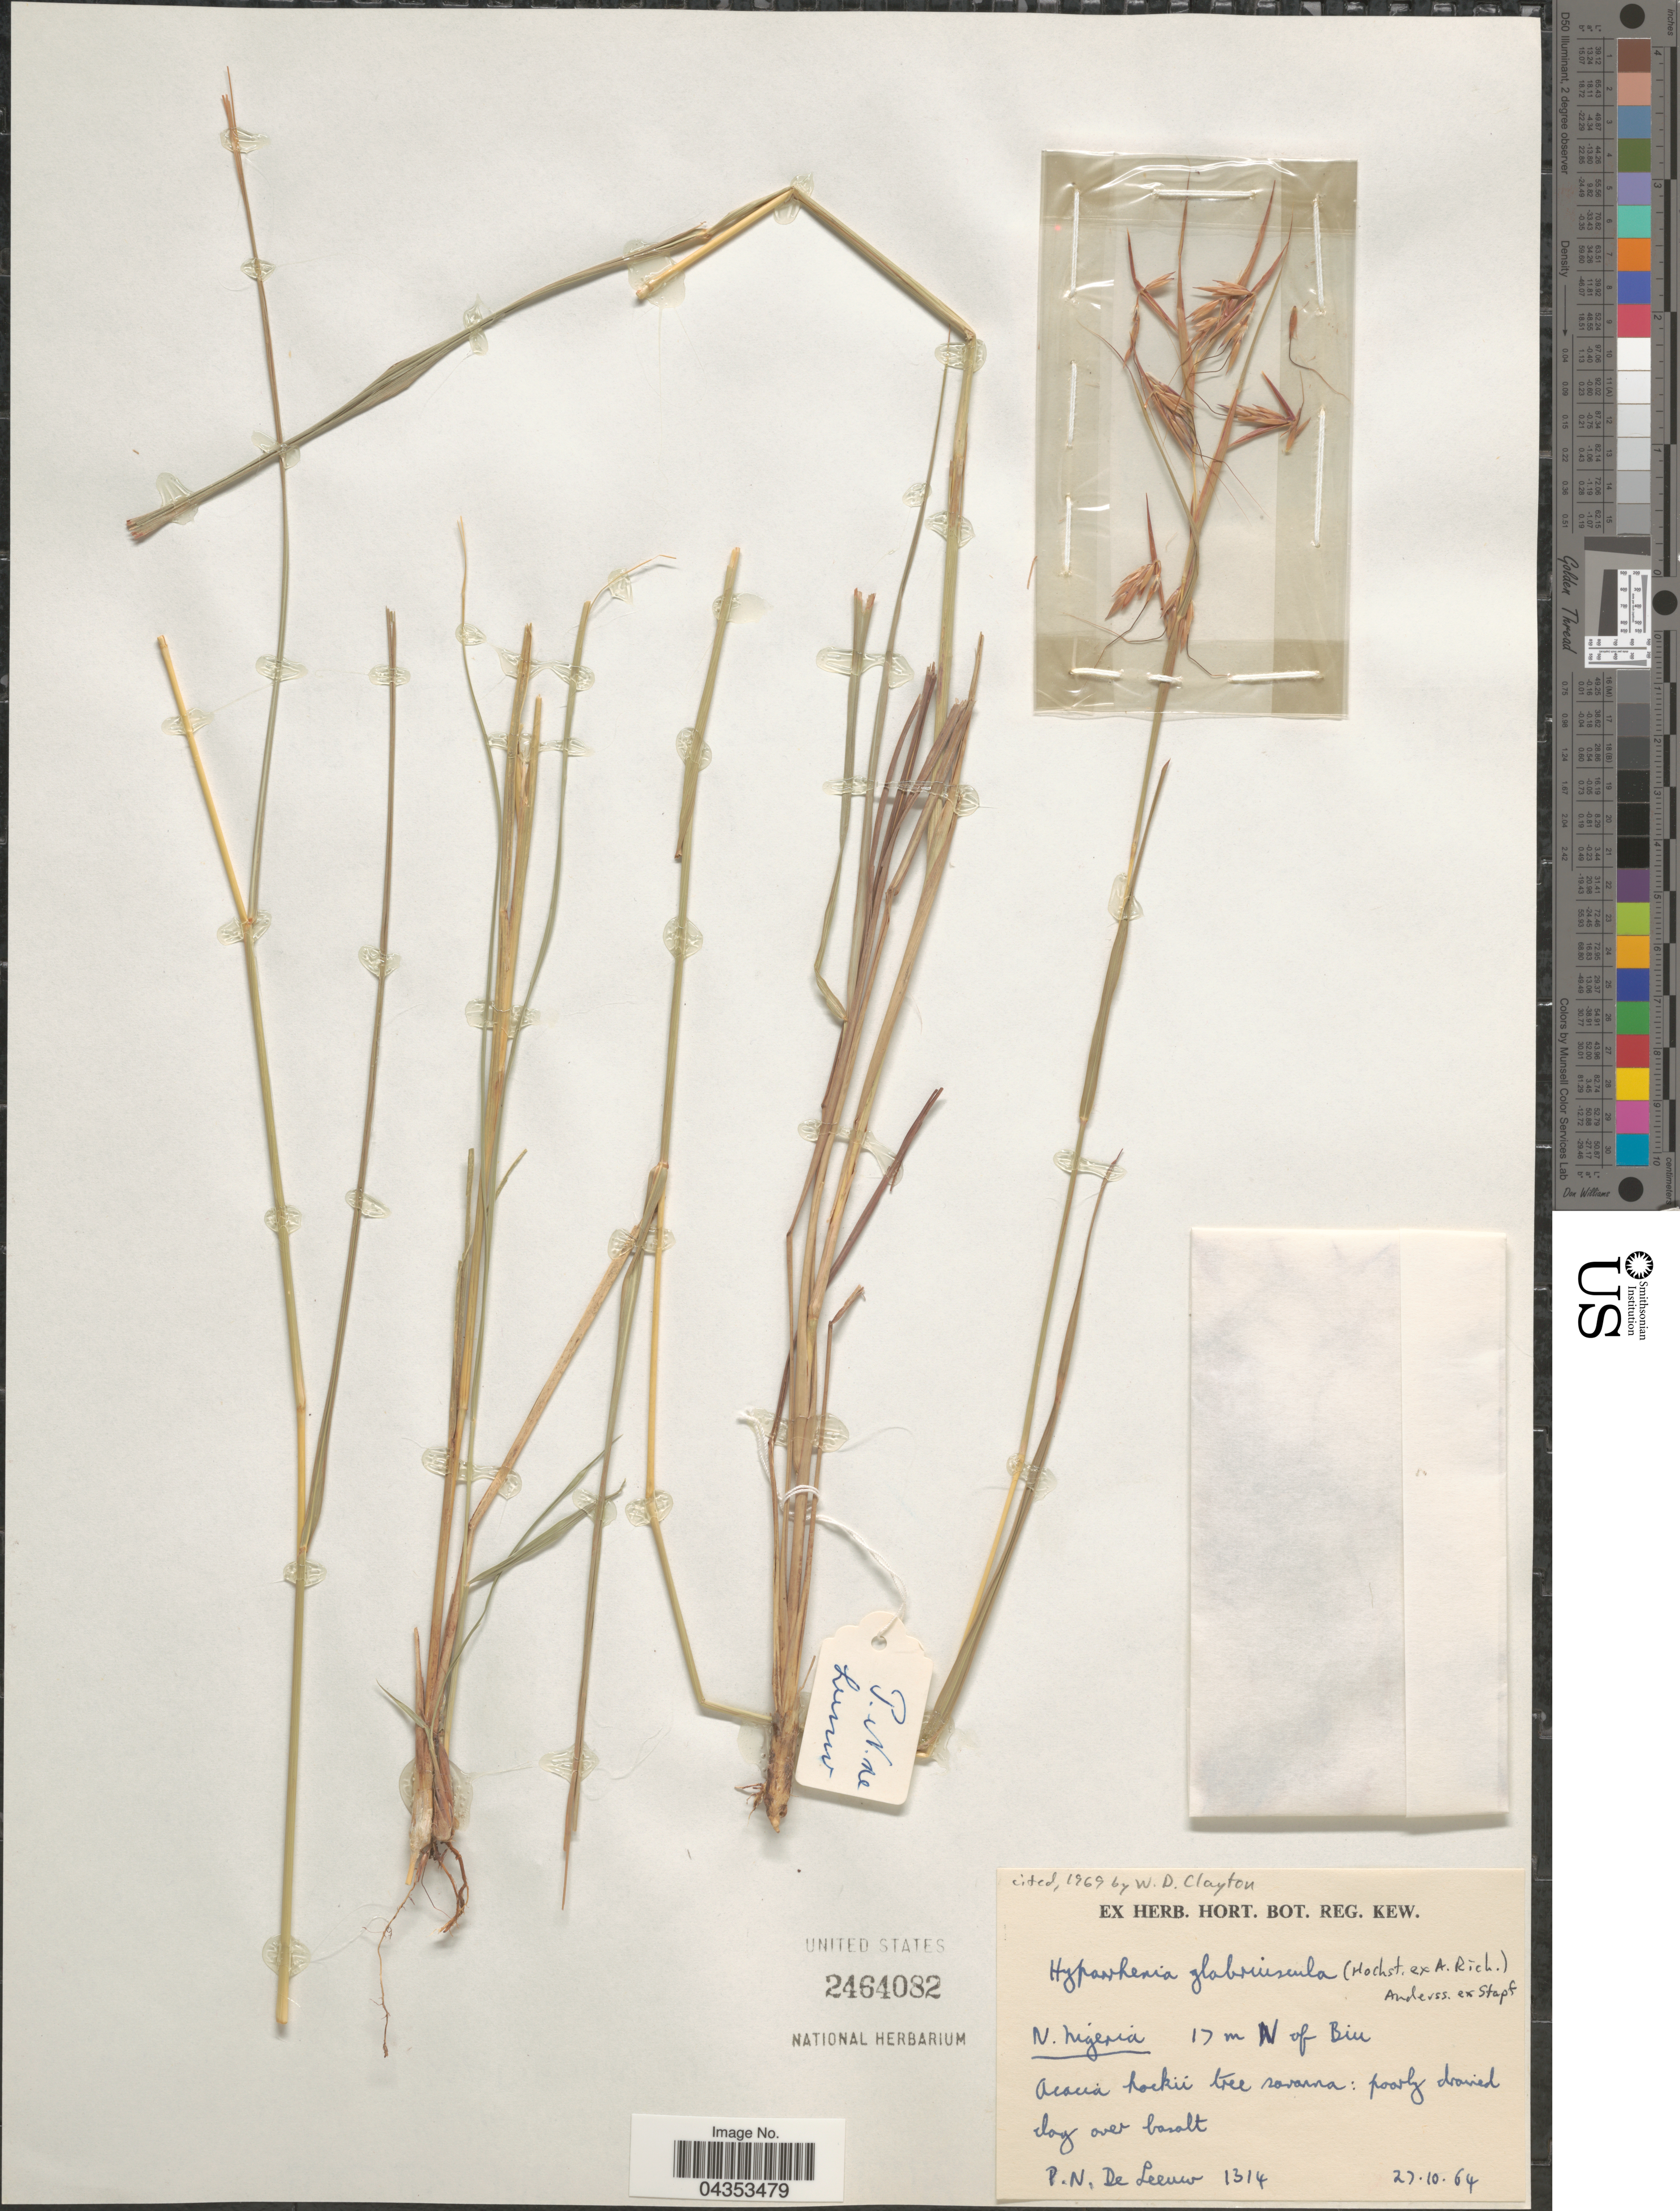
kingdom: Plantae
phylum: Tracheophyta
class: Liliopsida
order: Poales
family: Poaceae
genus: Hyparrhenia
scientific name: Hyparrhenia glabriuscula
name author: (Hochst. ex A. Rich.) Stapf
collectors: P. De Leeuw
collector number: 1314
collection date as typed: Transcribed d/m/y: 27/10/64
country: Nigeria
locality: N. Nigeria 17 m N of Biu.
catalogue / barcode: US 2464082